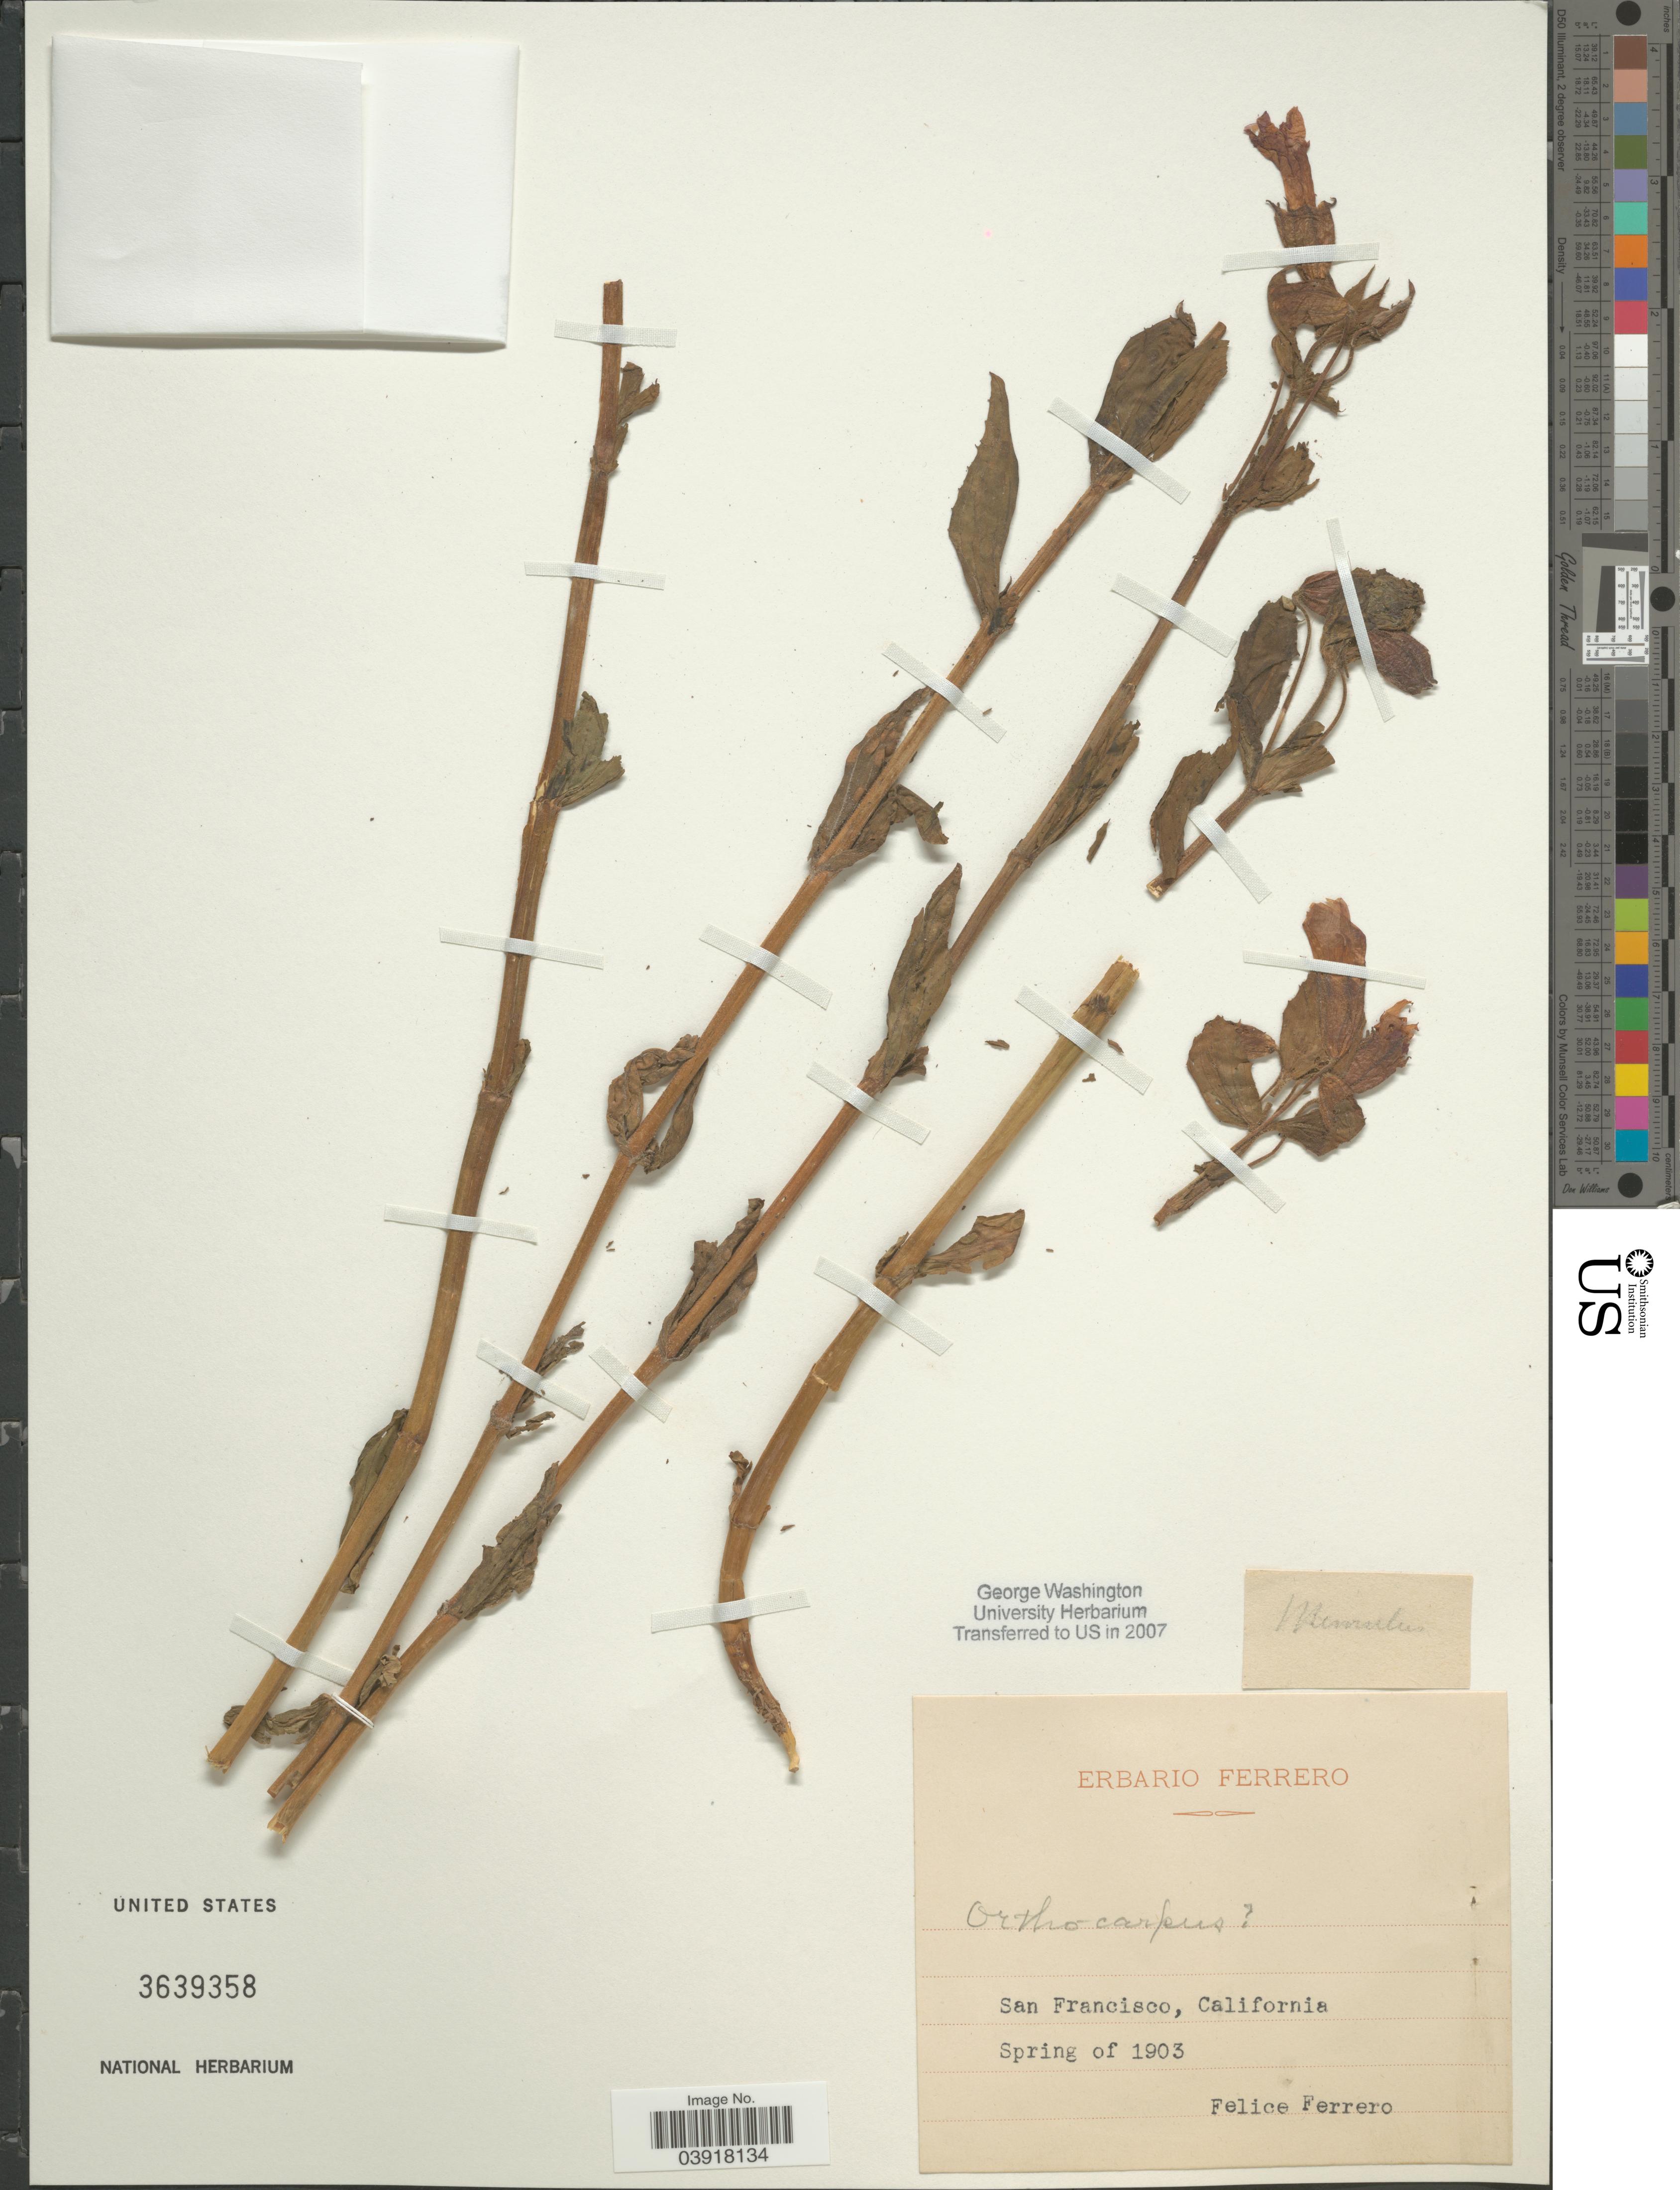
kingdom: Plantae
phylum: Tracheophyta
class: Magnoliopsida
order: Lamiales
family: Orobanchaceae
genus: Orthocarpus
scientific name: Orthocarpus sp.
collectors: F. Ferrero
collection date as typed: Spring of 1903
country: United States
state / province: California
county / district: San Francisco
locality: San Francisco.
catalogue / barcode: US 3639358